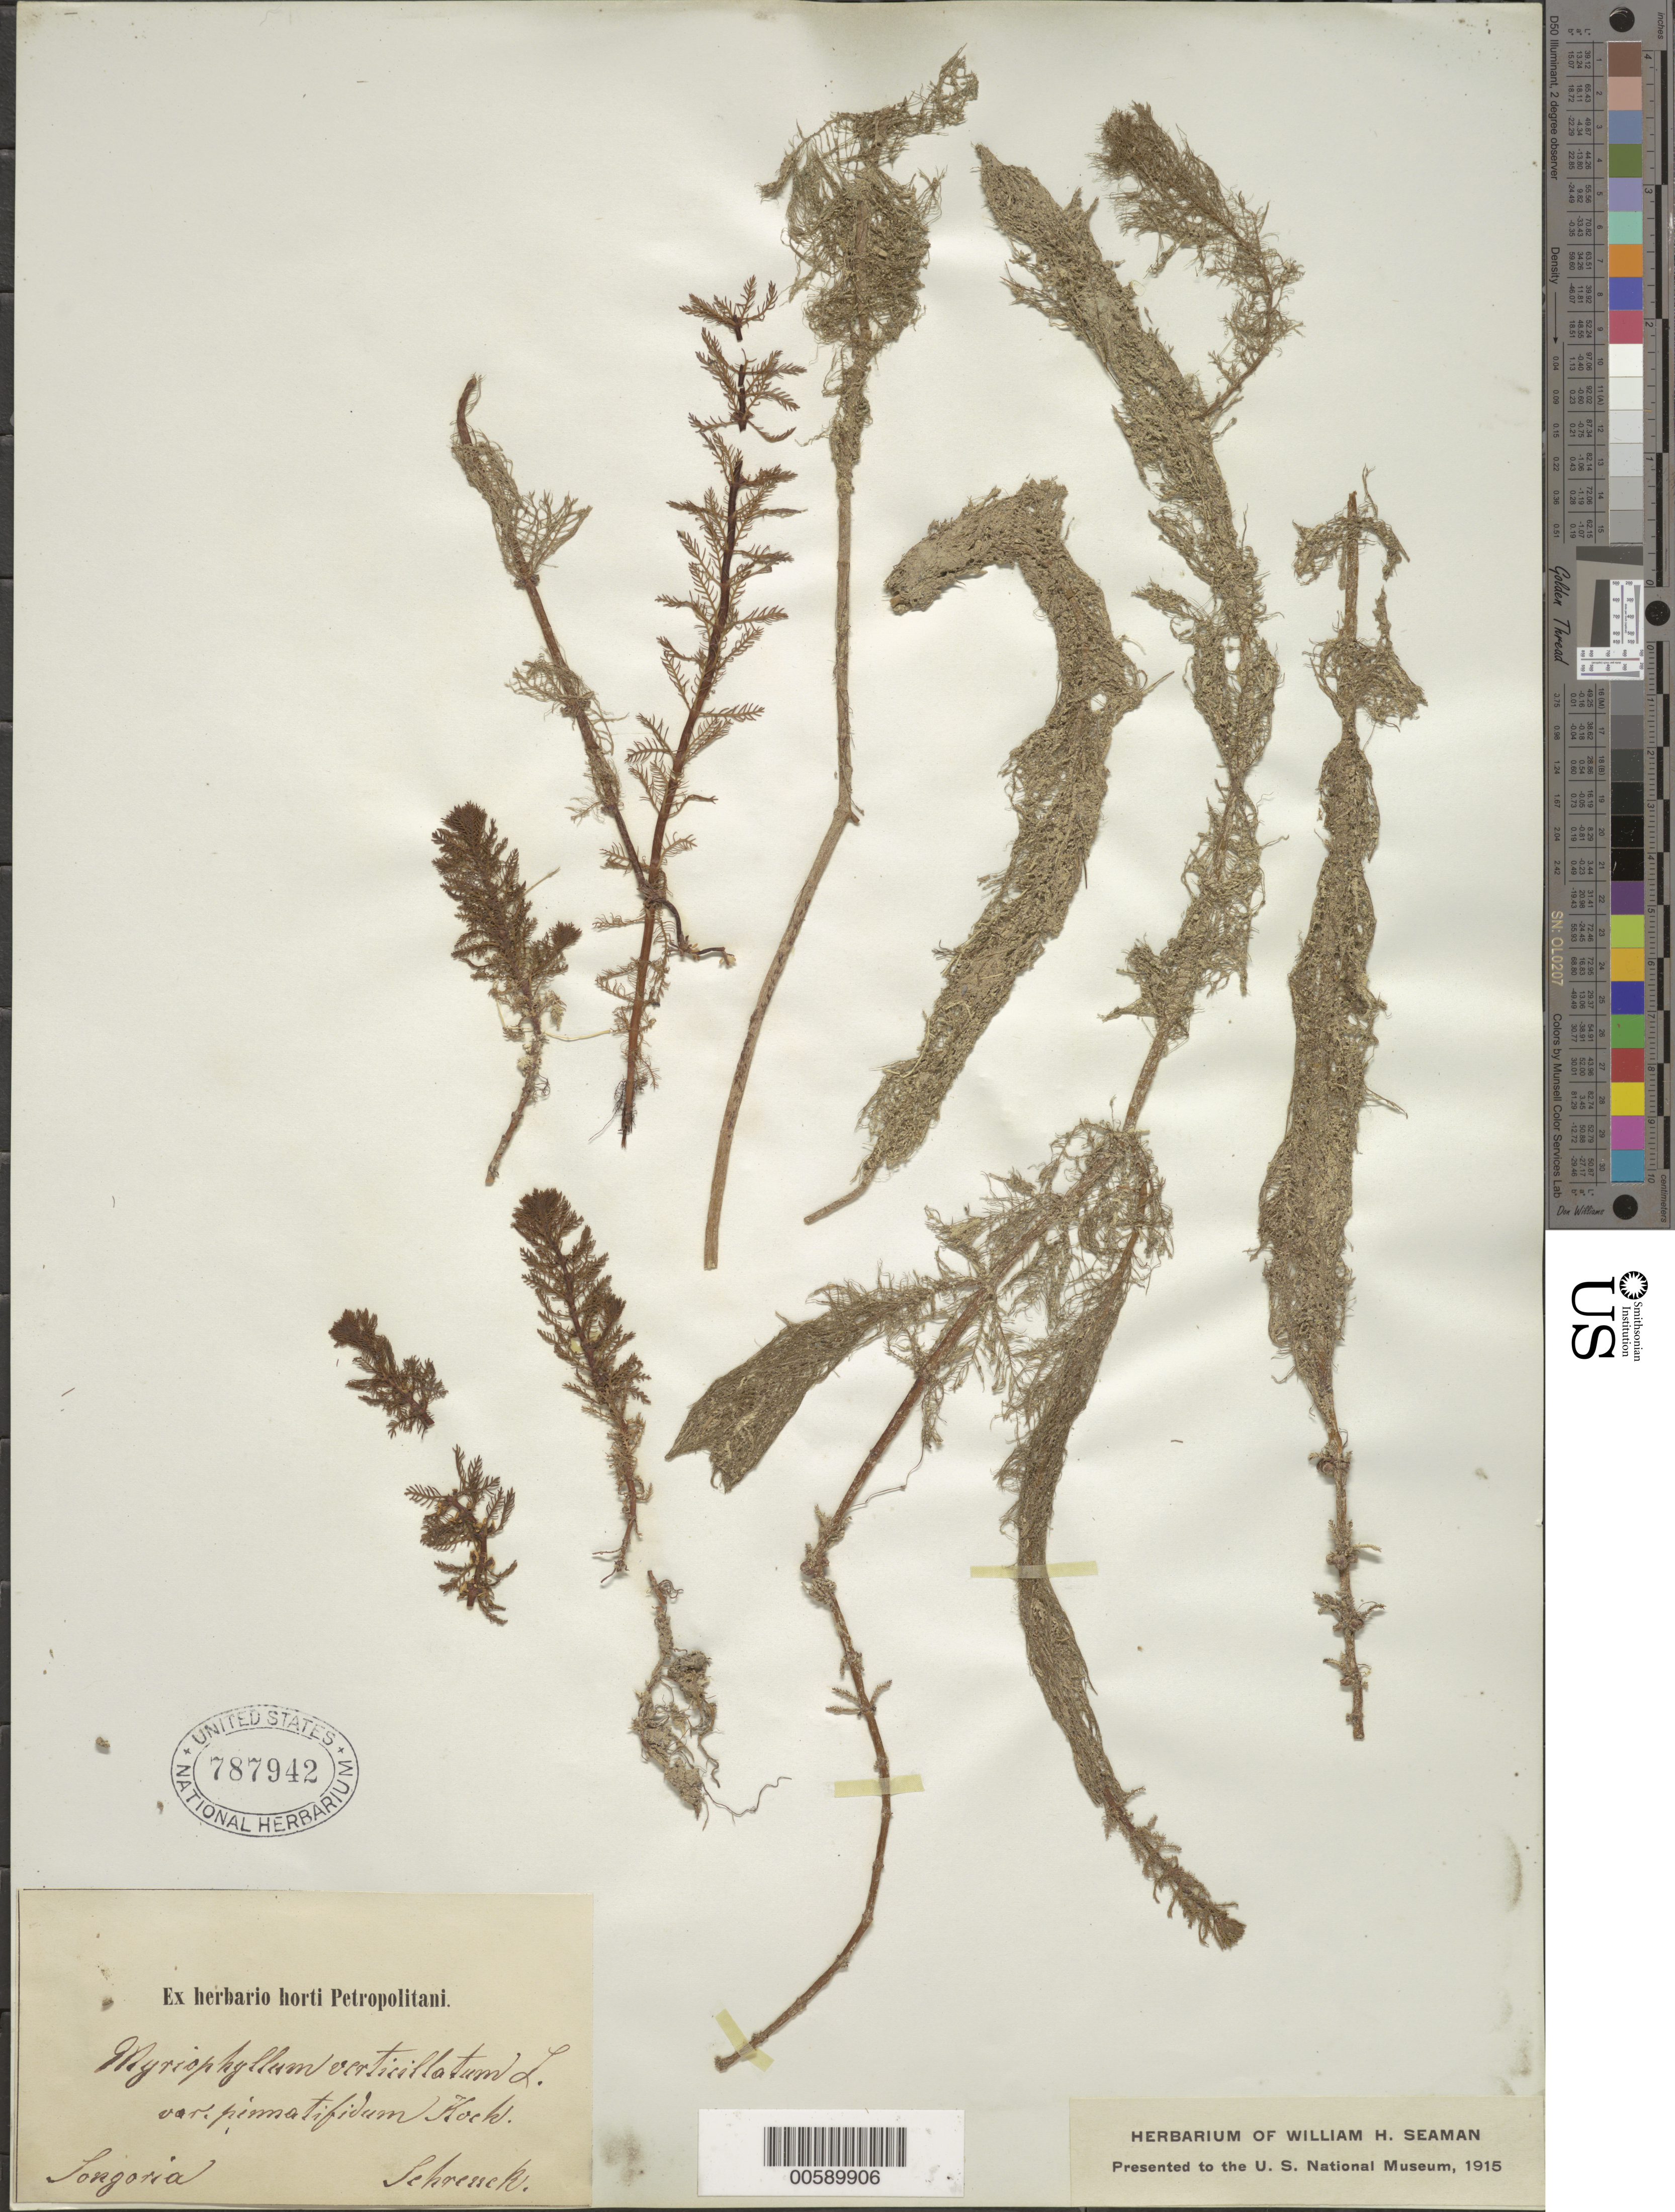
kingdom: Plantae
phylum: Tracheophyta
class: Magnoliopsida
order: Saxifragales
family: Haloragaceae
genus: Myriophyllum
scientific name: Myriophyllum verticillatum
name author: L.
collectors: -. Schressck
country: Russian Federation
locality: Songria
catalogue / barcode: US 787942